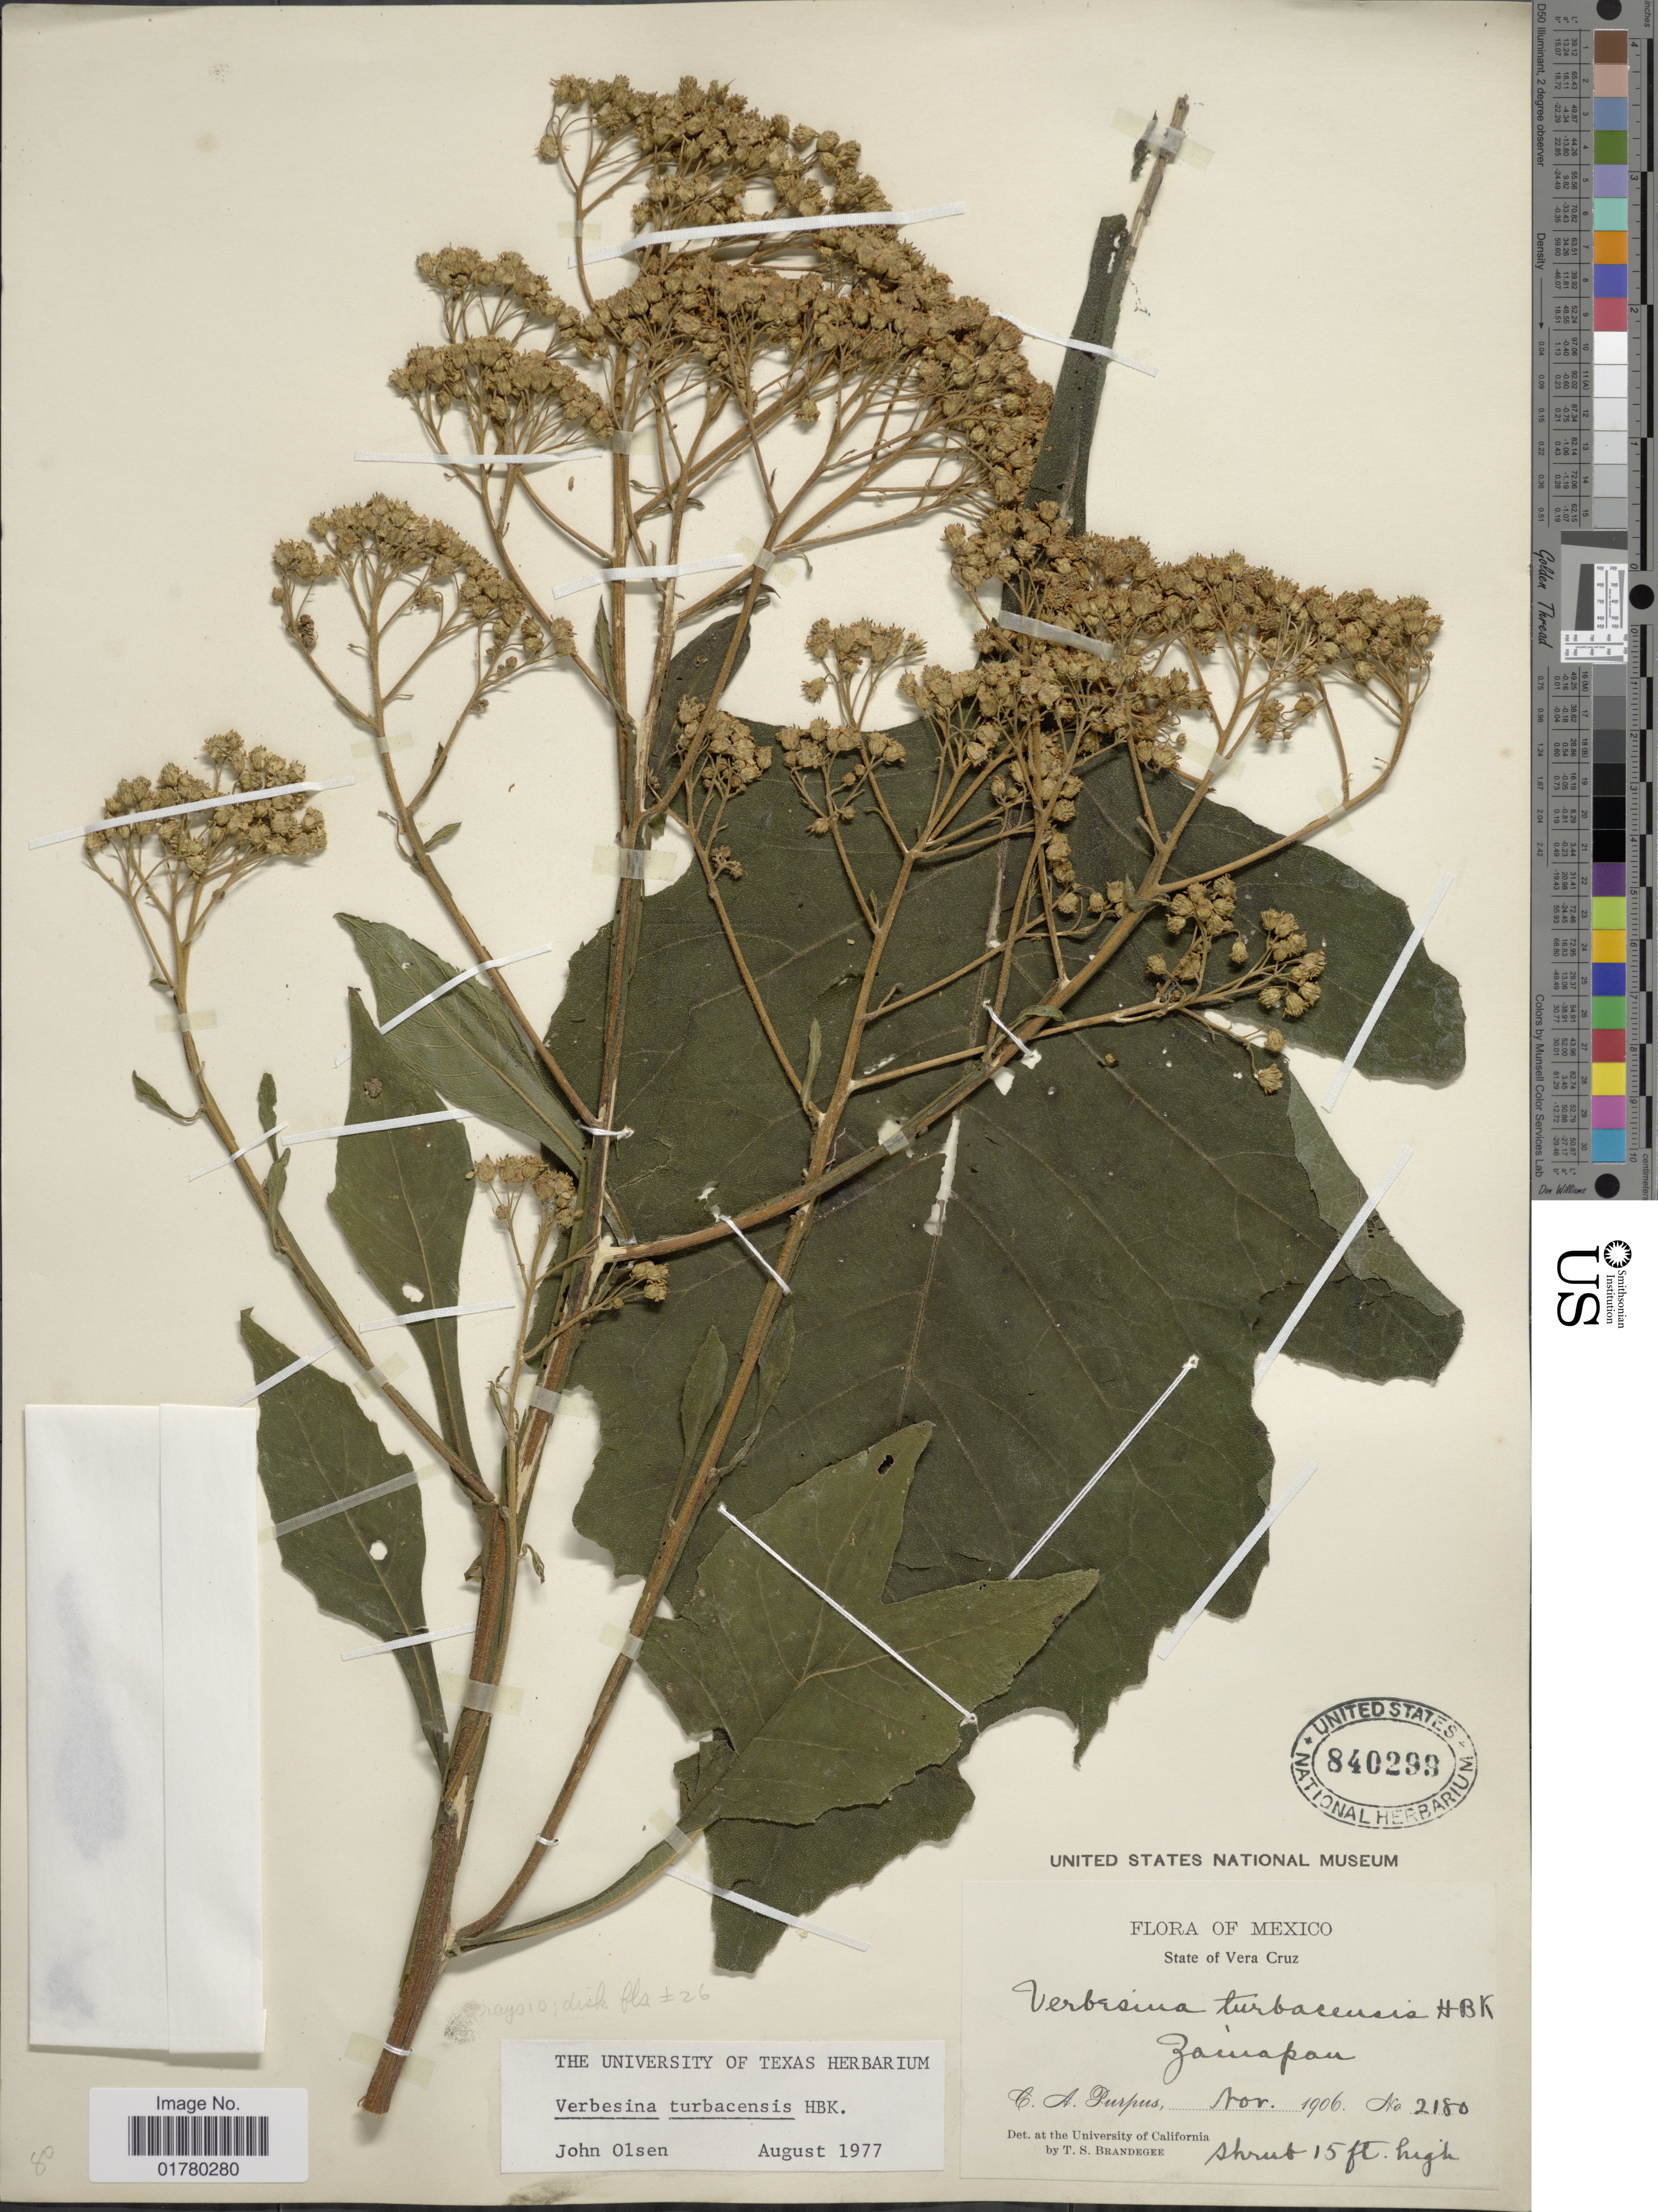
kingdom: Plantae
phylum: Tracheophyta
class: Magnoliopsida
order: Asterales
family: Asteraceae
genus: Verbesina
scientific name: Verbesina turbacensis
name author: Kunth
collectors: C. A. Purpus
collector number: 2180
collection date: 1906-11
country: Mexico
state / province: Veracruz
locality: Vera Cruz, Zacuapan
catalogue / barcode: US 840299